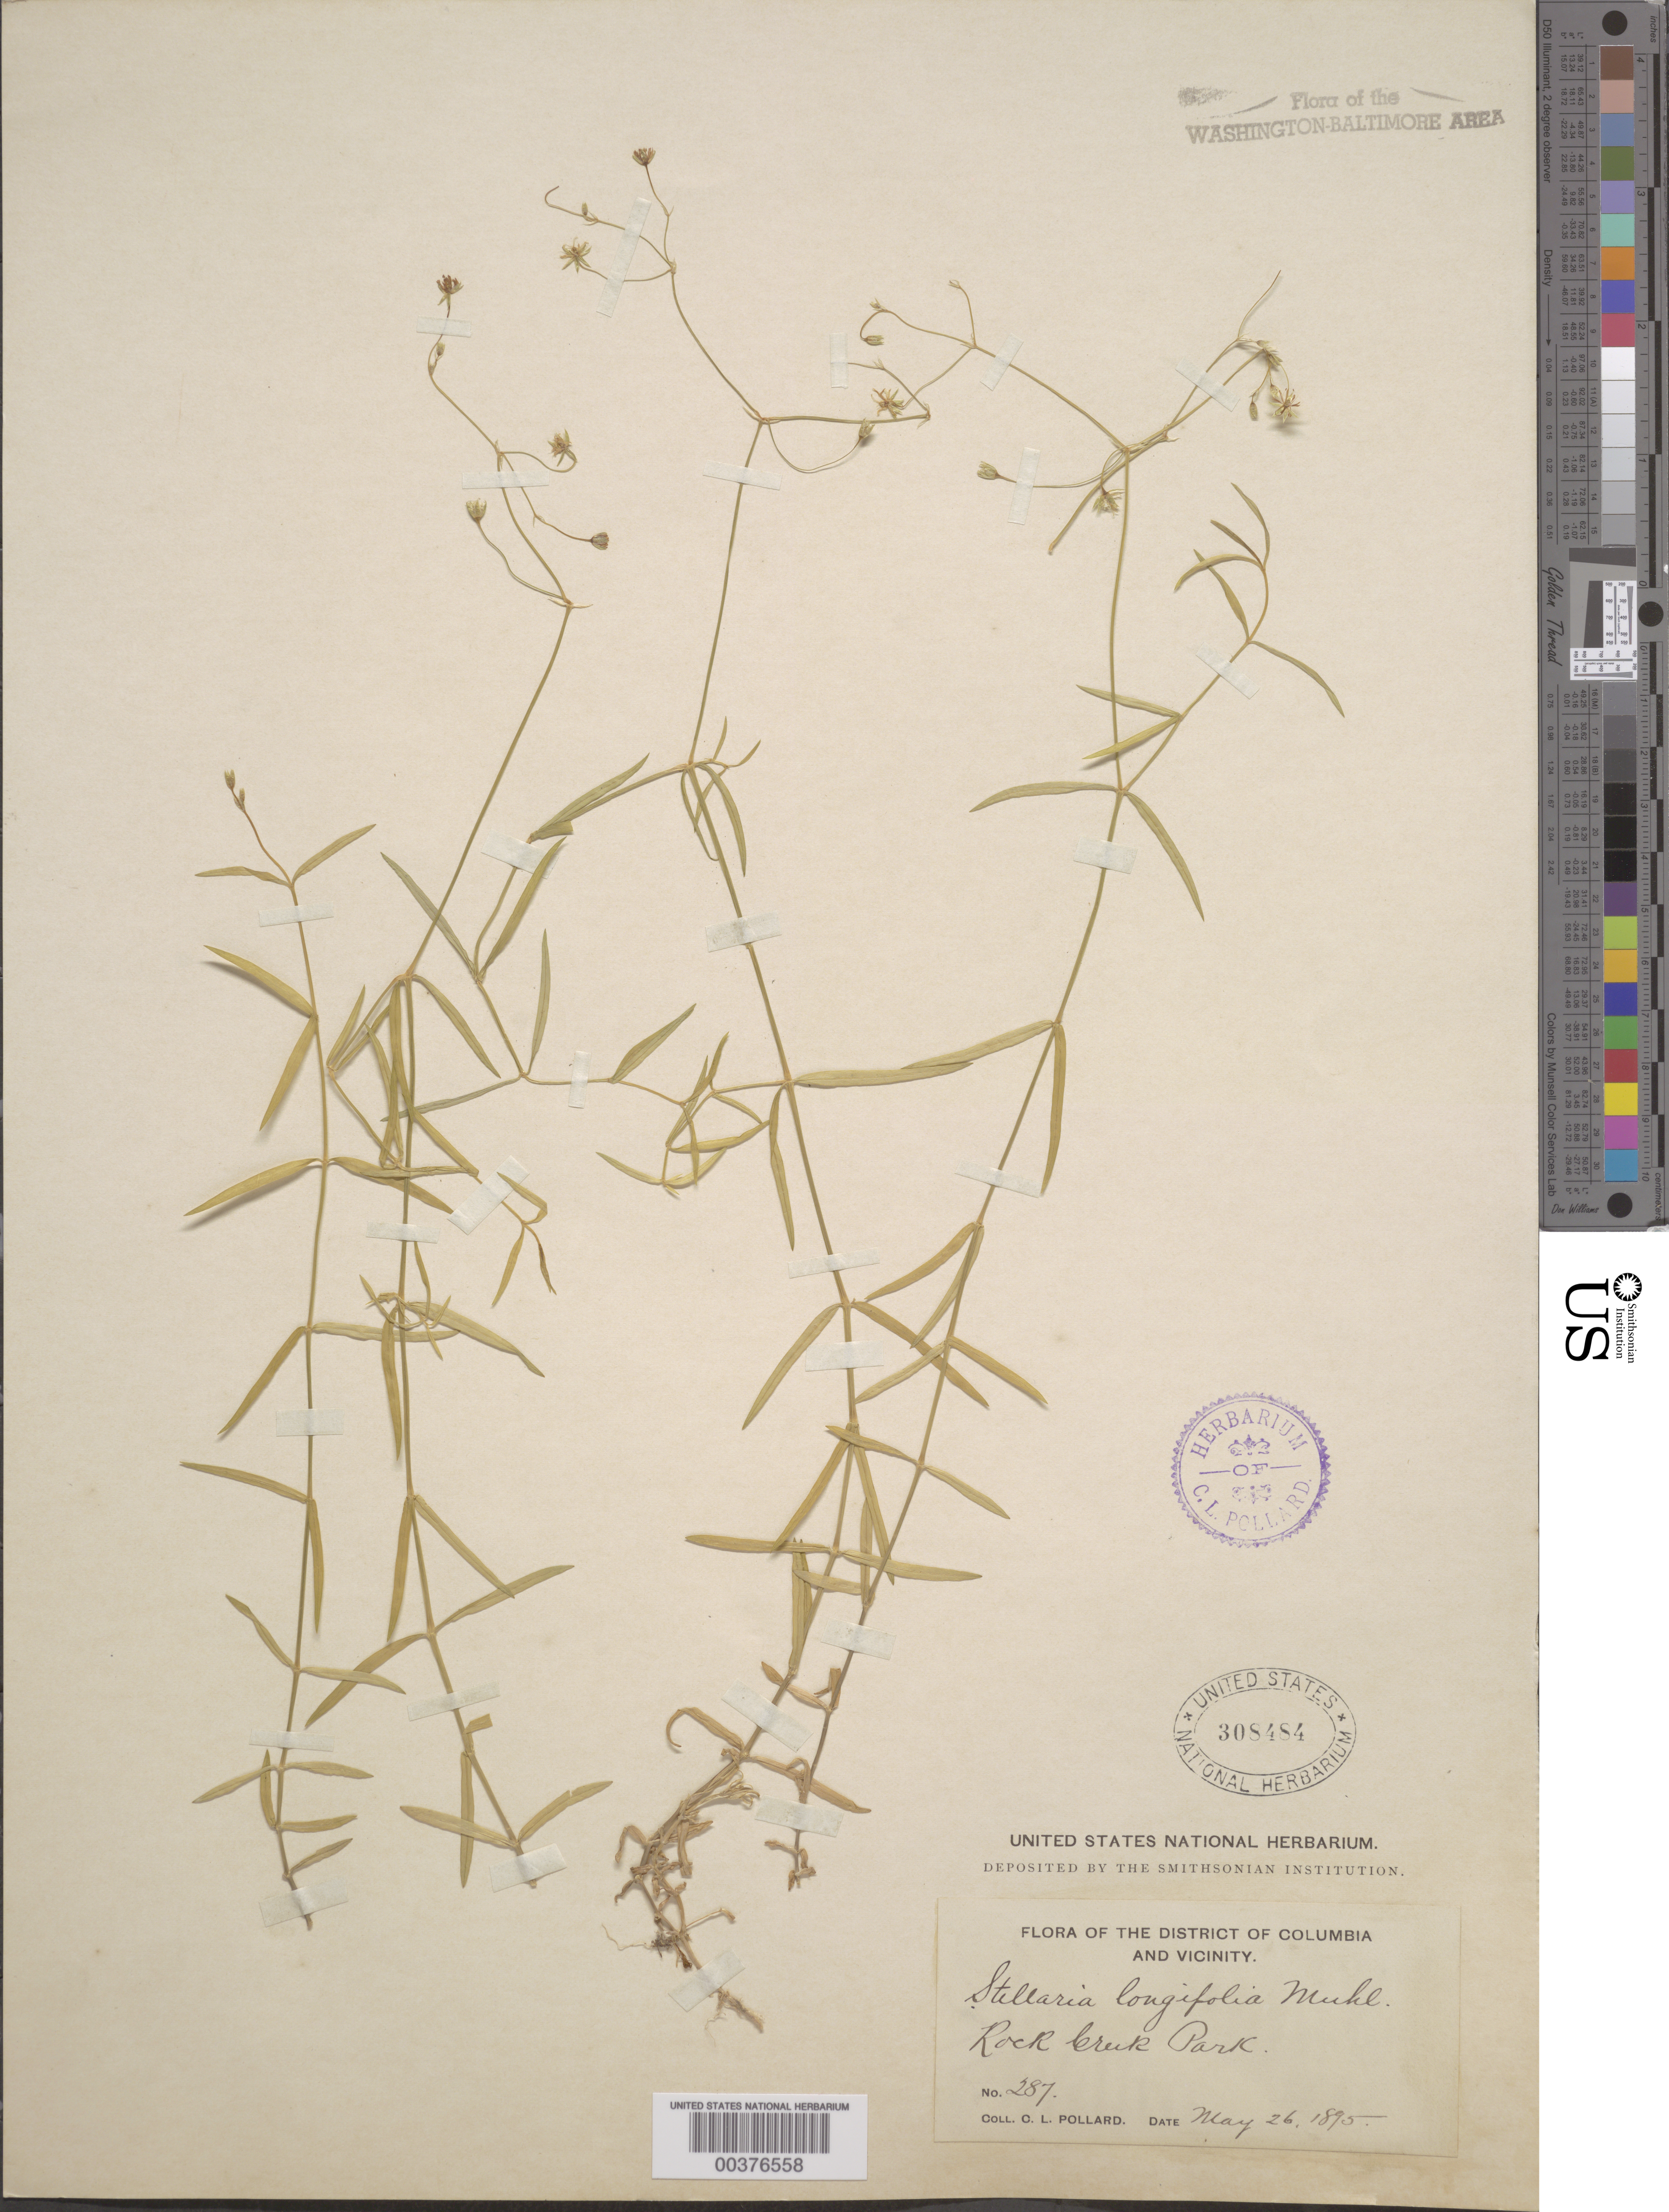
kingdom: Plantae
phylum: Tracheophyta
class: Magnoliopsida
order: Caryophyllales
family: Caryophyllaceae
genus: Stellaria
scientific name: Stellaria longifolia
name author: Muhl. ex Willd.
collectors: C. L. Pollard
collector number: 287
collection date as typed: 26 May 1895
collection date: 1895-05-26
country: United States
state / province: District of Columbia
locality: Rock Creek Park Rock Creek Park & vicinity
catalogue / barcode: US 308484